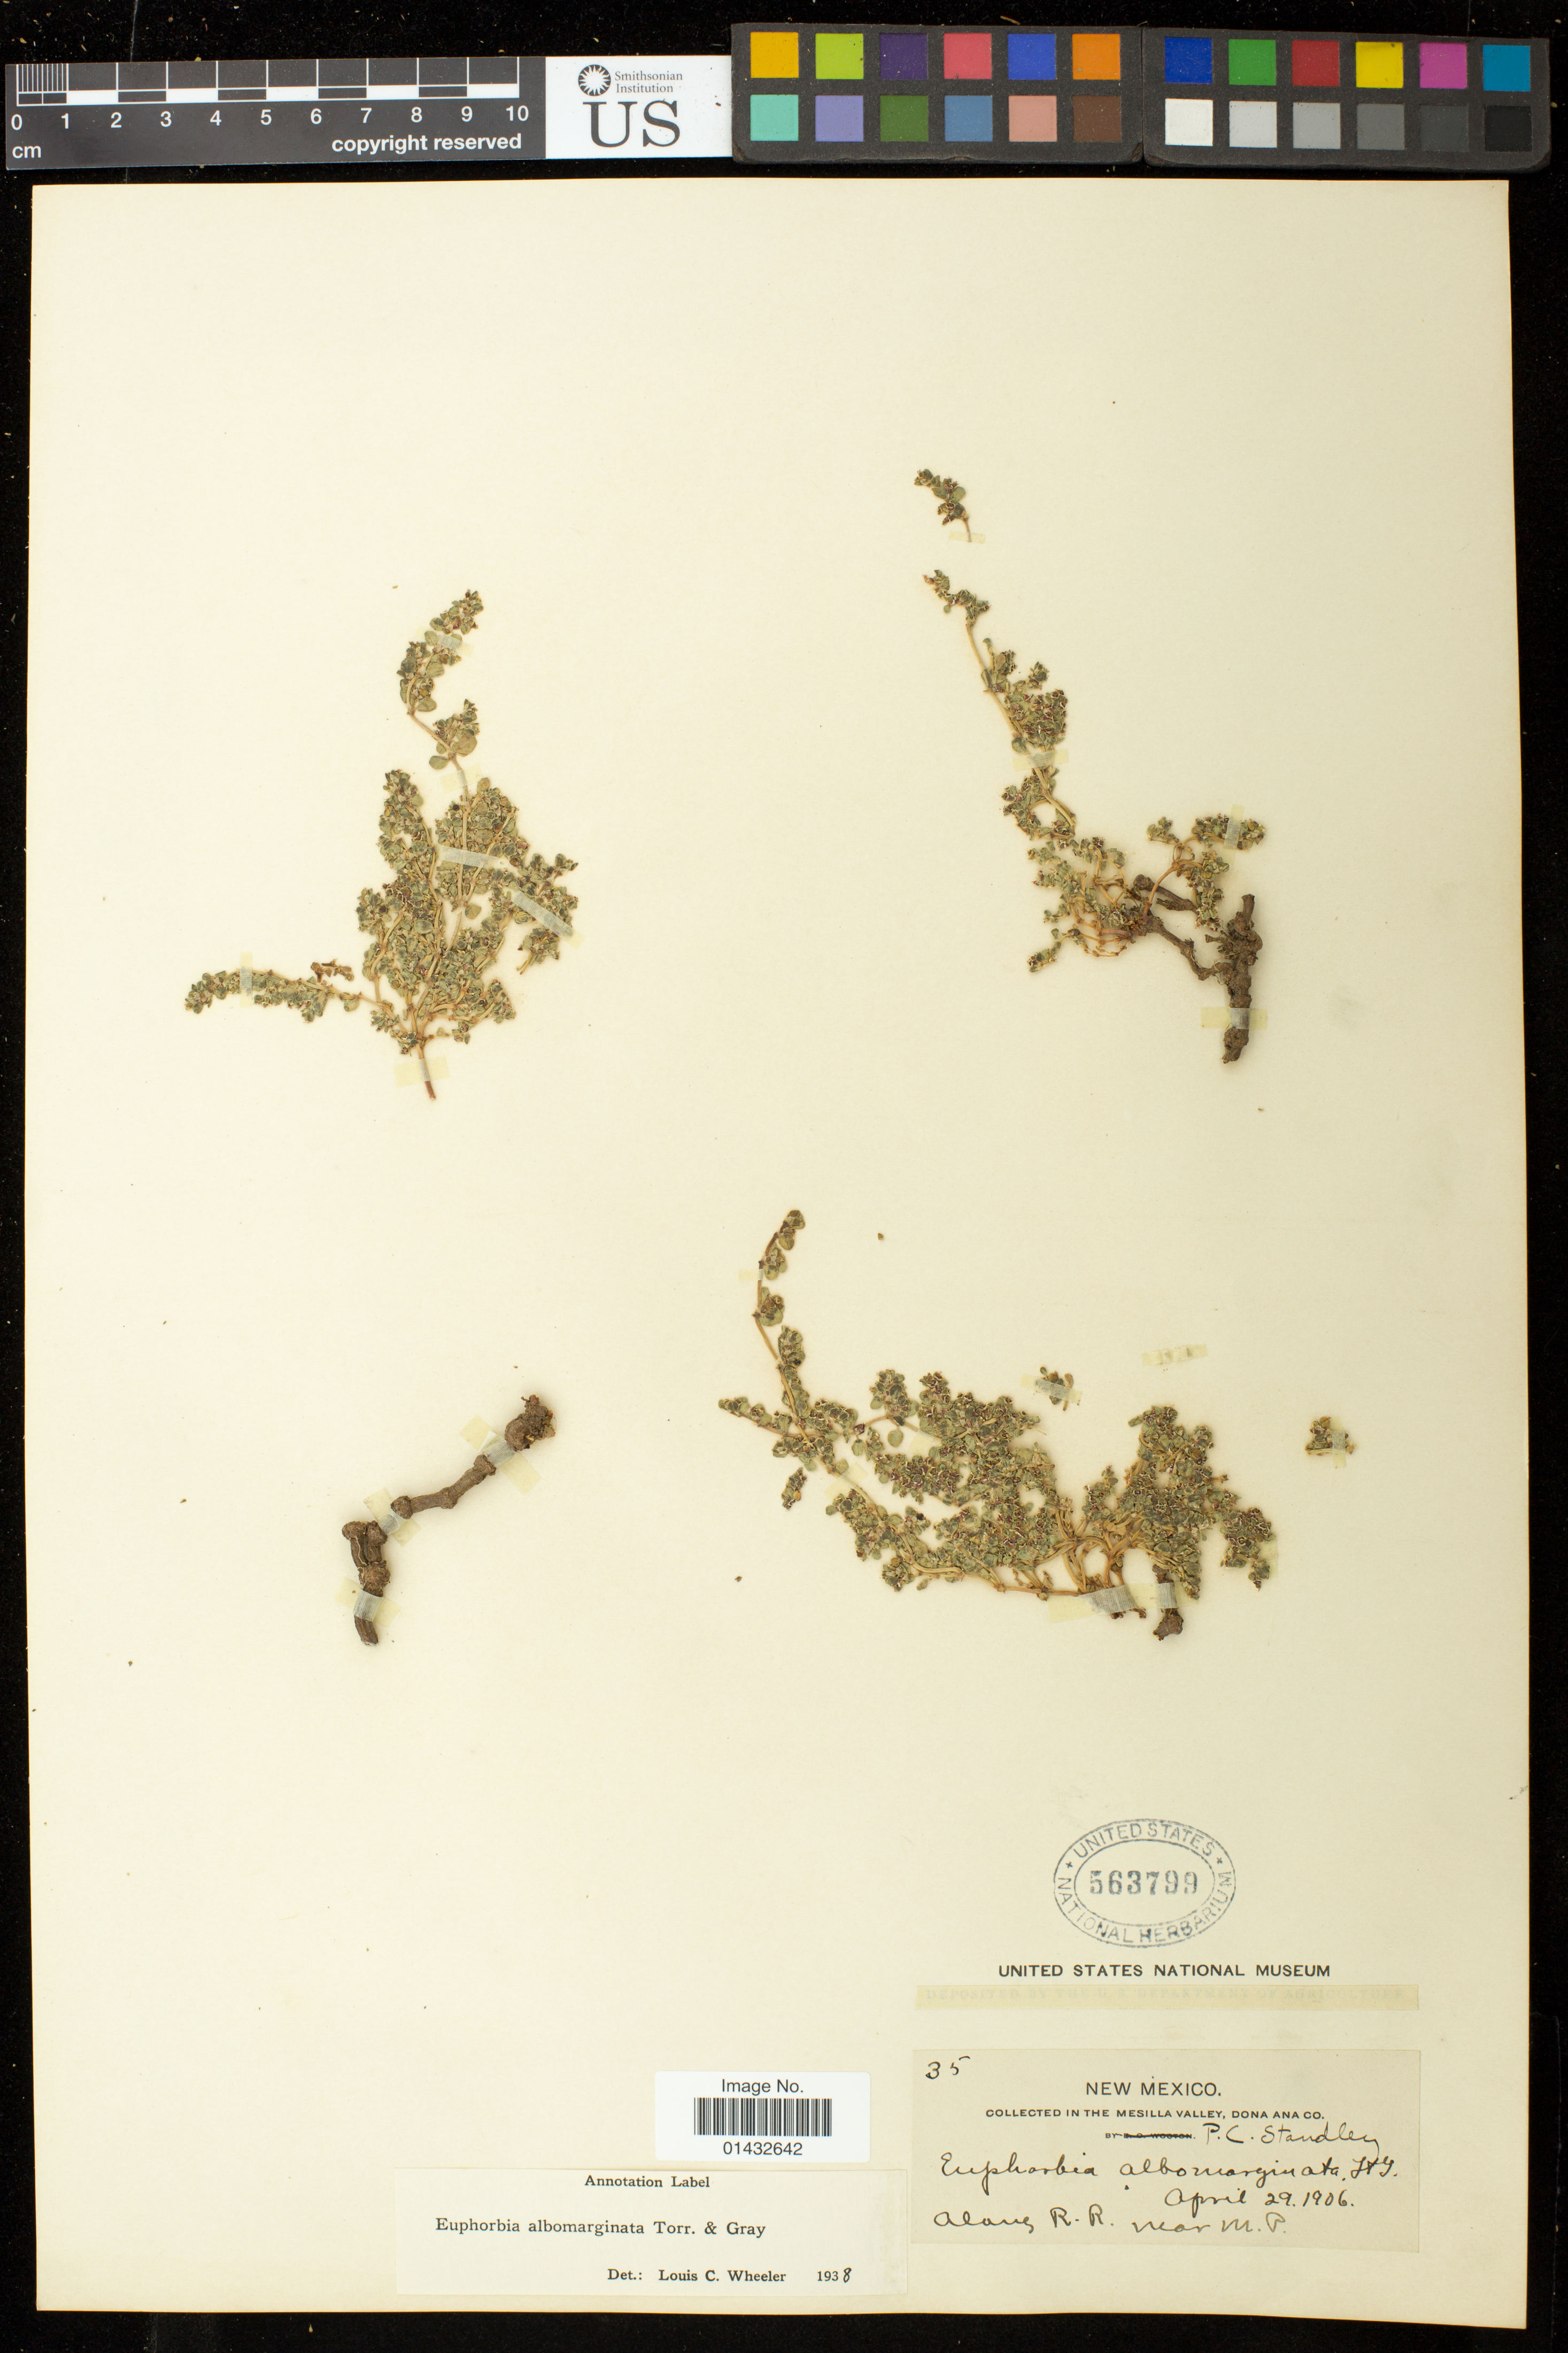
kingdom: Plantae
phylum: Tracheophyta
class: Magnoliopsida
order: Malpighiales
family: Euphorbiaceae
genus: Euphorbia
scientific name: Euphorbia albomarginata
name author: Torr. & A. Gray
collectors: P. C. Standley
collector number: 35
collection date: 1906-04-29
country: United States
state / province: New Mexico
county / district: Dona Ana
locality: Mesilla Valley; Along R.R. near M.P.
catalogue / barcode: US 563799